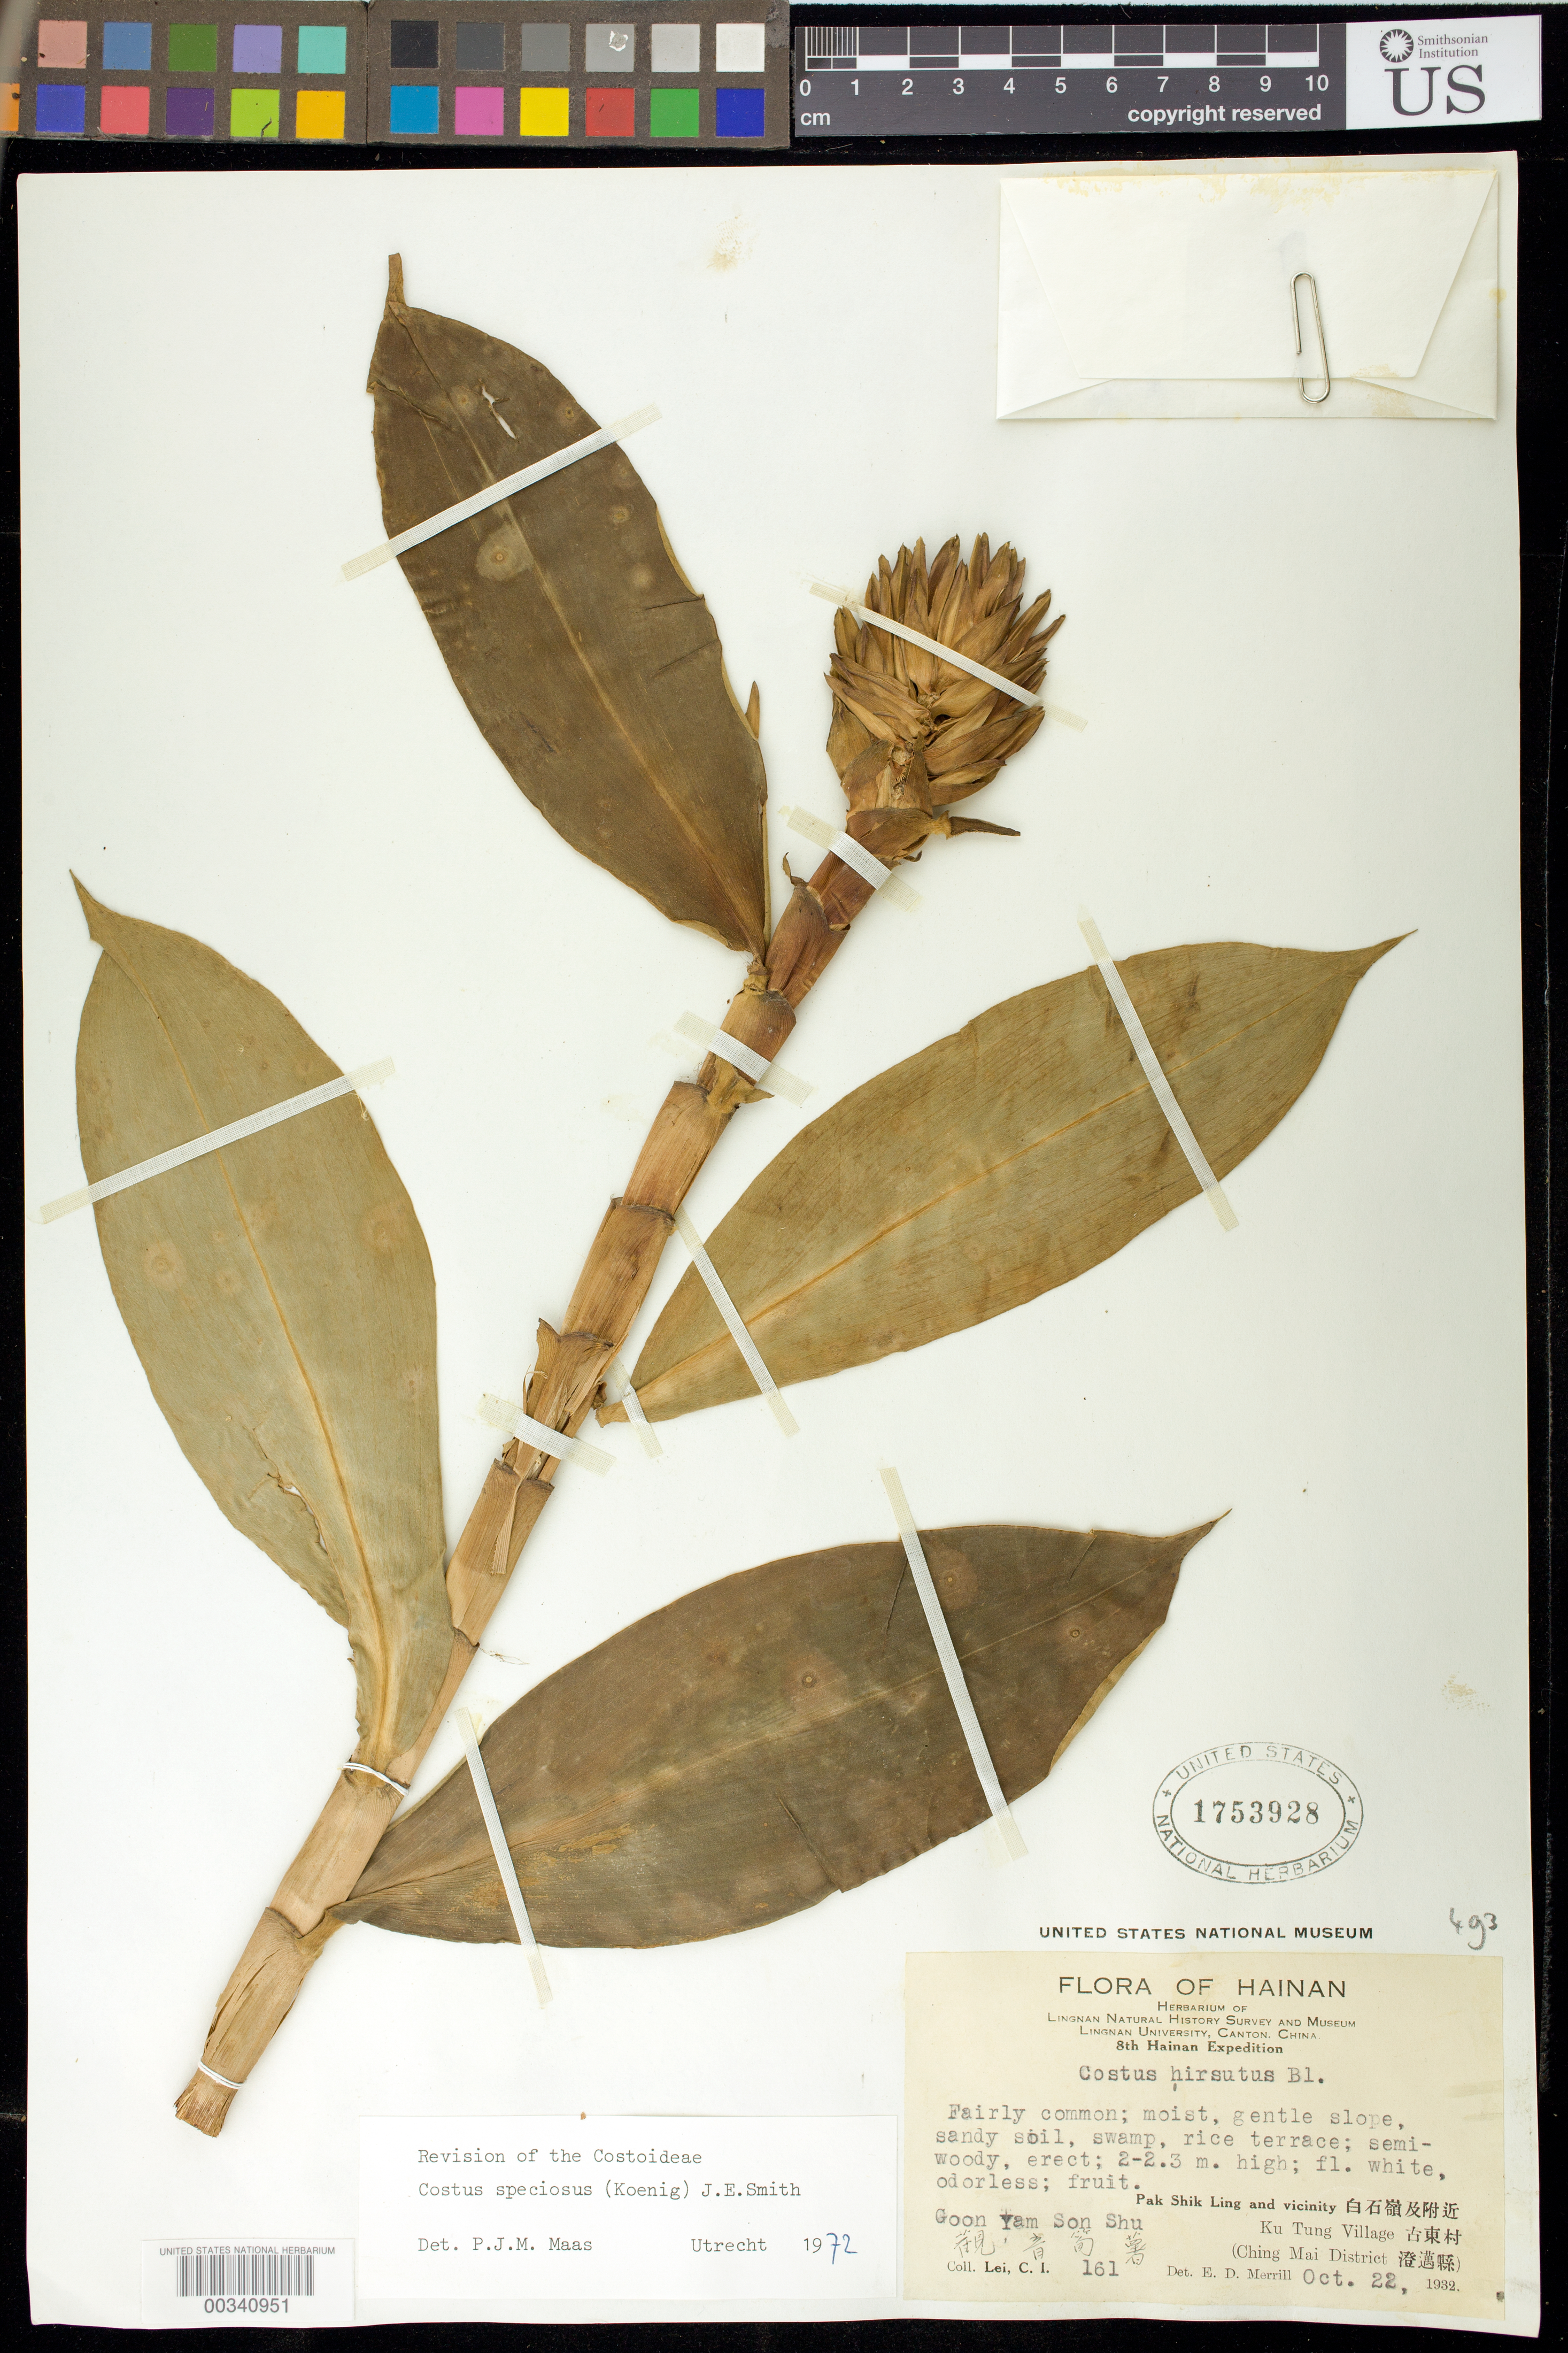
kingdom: Plantae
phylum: Tracheophyta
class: Liliopsida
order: Zingiberales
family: Costaceae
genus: Hellenia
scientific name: Hellenia speciosa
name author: (J. Koenig) S.R. Dutta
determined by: (US) Smithsonian Institution - National Museum of Natural History - Department of Botany (UNITED STATES)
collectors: C. I. Lei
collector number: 161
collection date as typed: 22 Oct 1932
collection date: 1932-10-22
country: China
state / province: Hainan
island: Hainan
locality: Flora of hainan, pak shik ling and vicinity ku tung village (chung mai dist)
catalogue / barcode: US 1753928